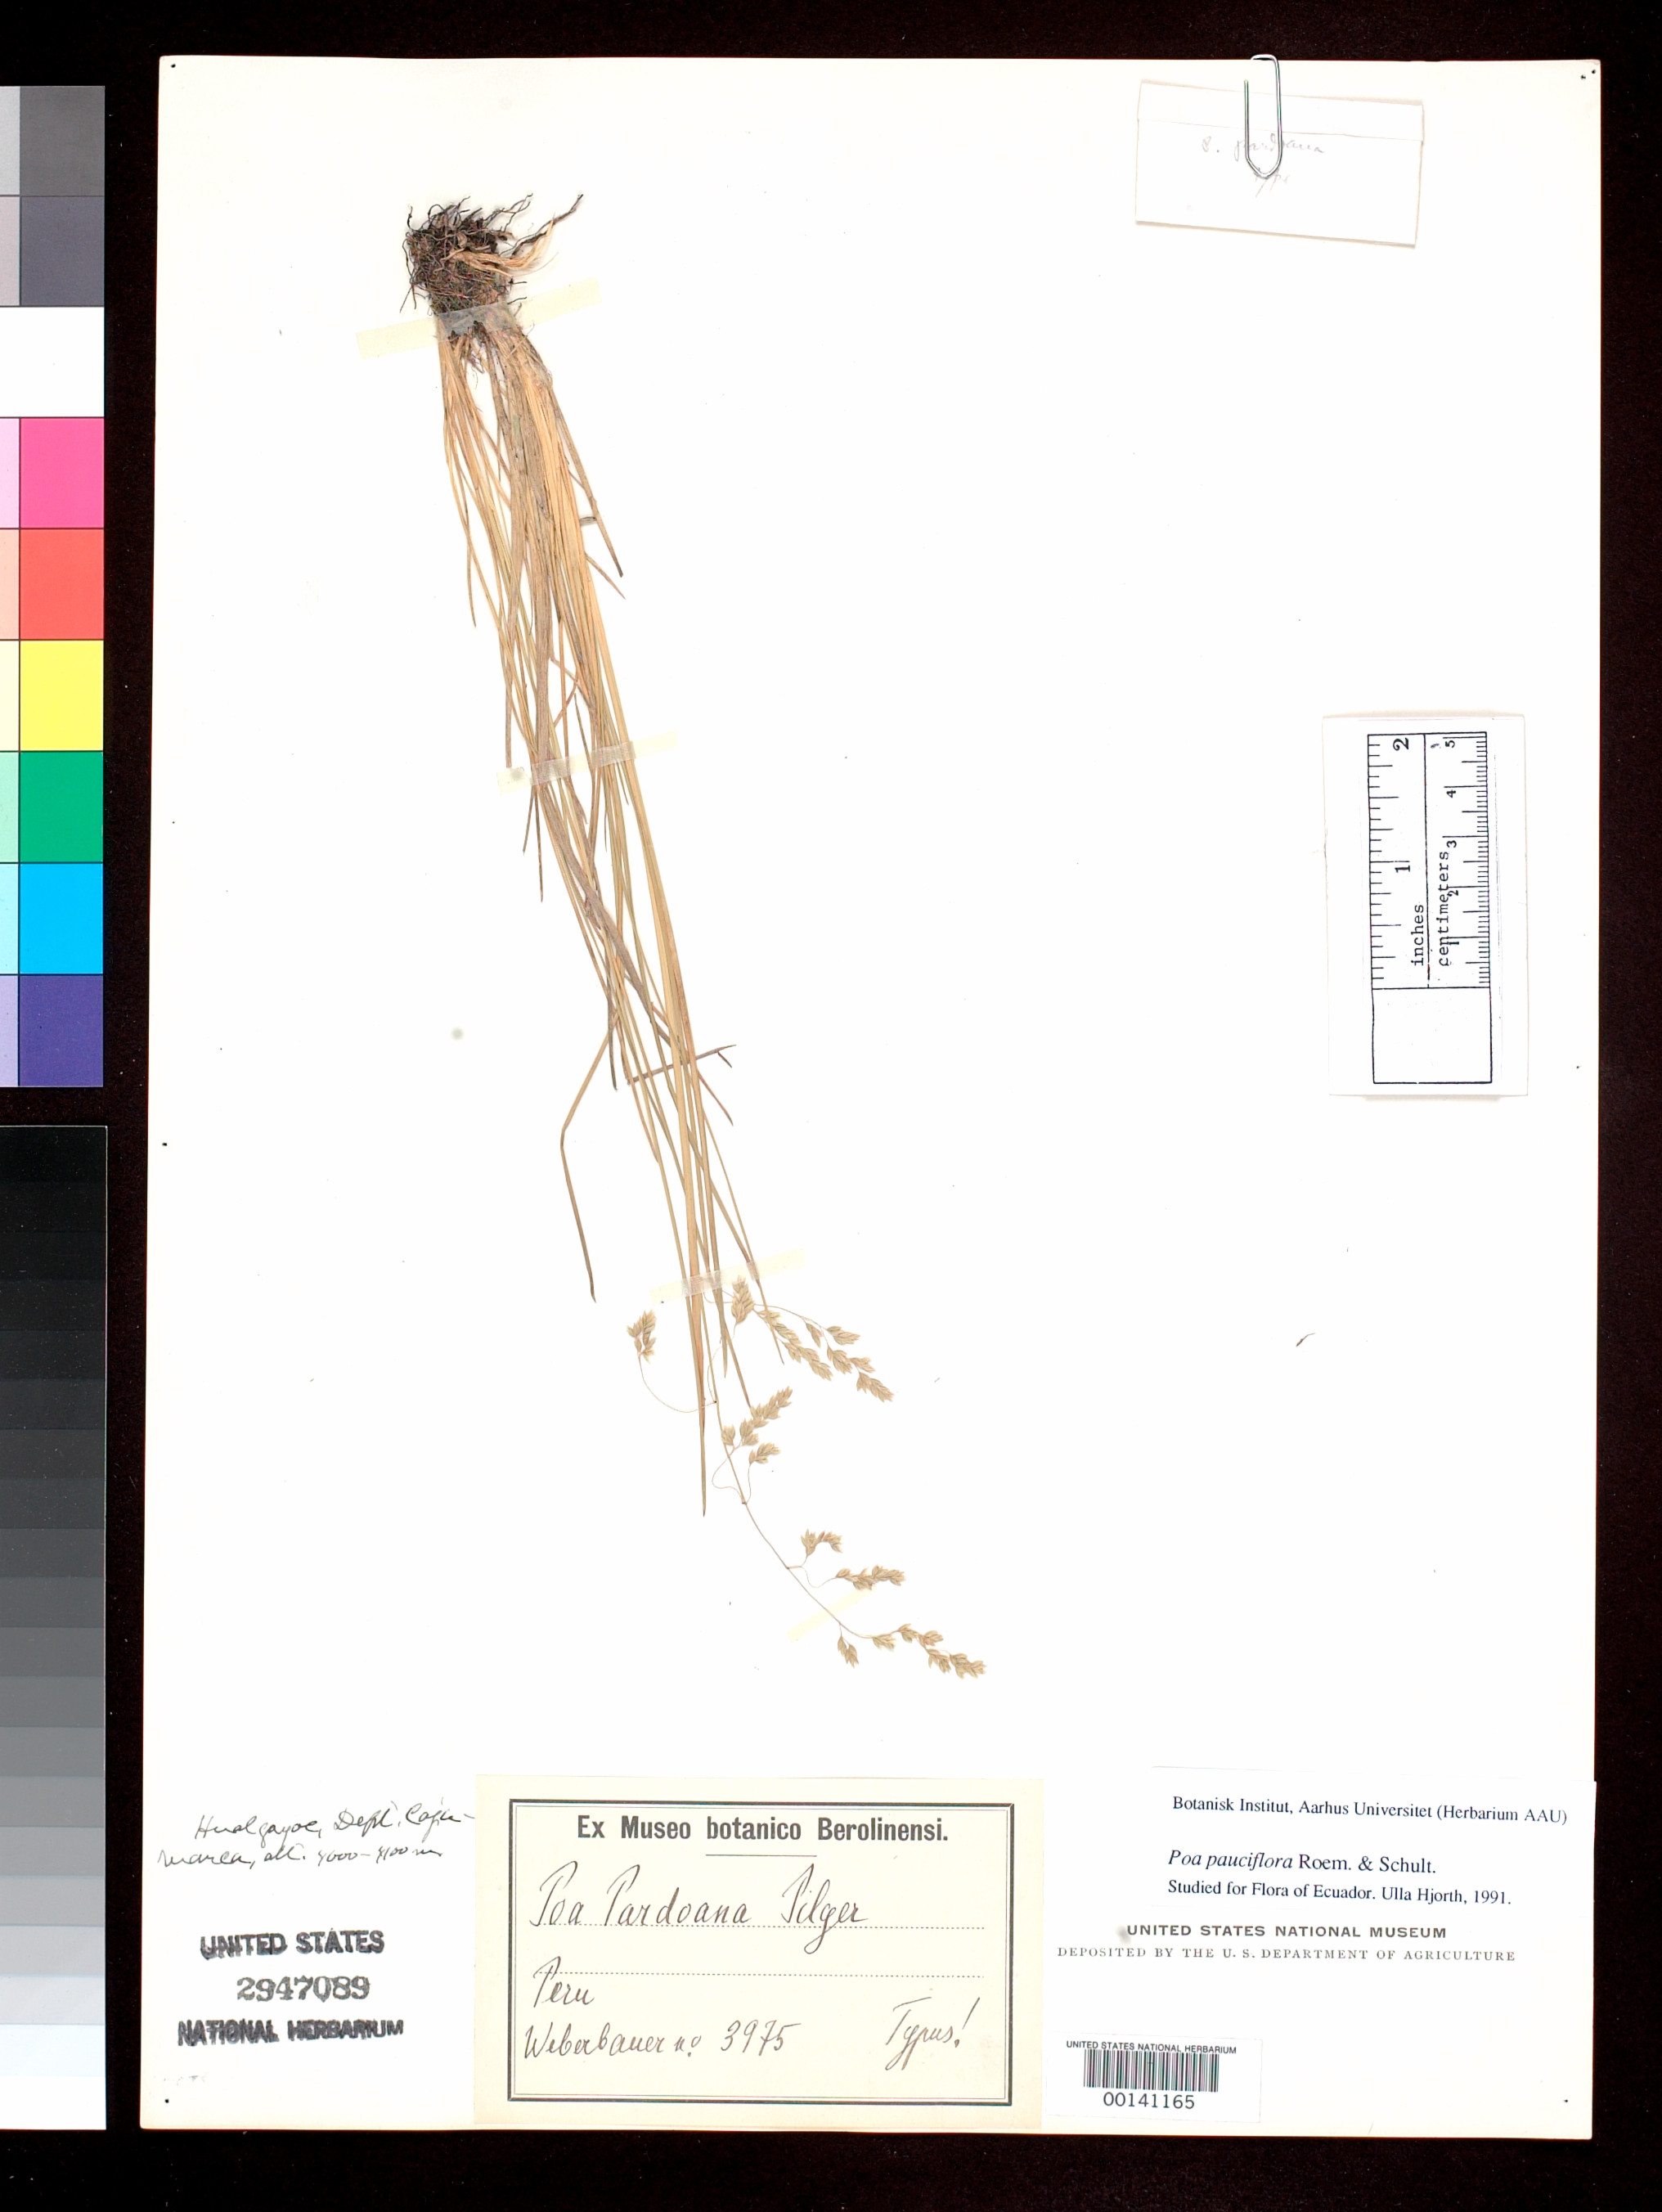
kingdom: Plantae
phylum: Tracheophyta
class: Liliopsida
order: Poales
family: Poaceae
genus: Poa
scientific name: Poa pardoana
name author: Pilg.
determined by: Soreng, Robert J., Research Associate (BOT), Smithsonian Institution - National Museum of Natural History (UNITED STATES)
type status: Type Collection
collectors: A. Weberbauer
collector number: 3975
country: Peru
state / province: Cajamarca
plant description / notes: US sheet annotated as "Typus!" and previously recorded as holotype, but protologue does not specify a type herbarium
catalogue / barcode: US 2947089